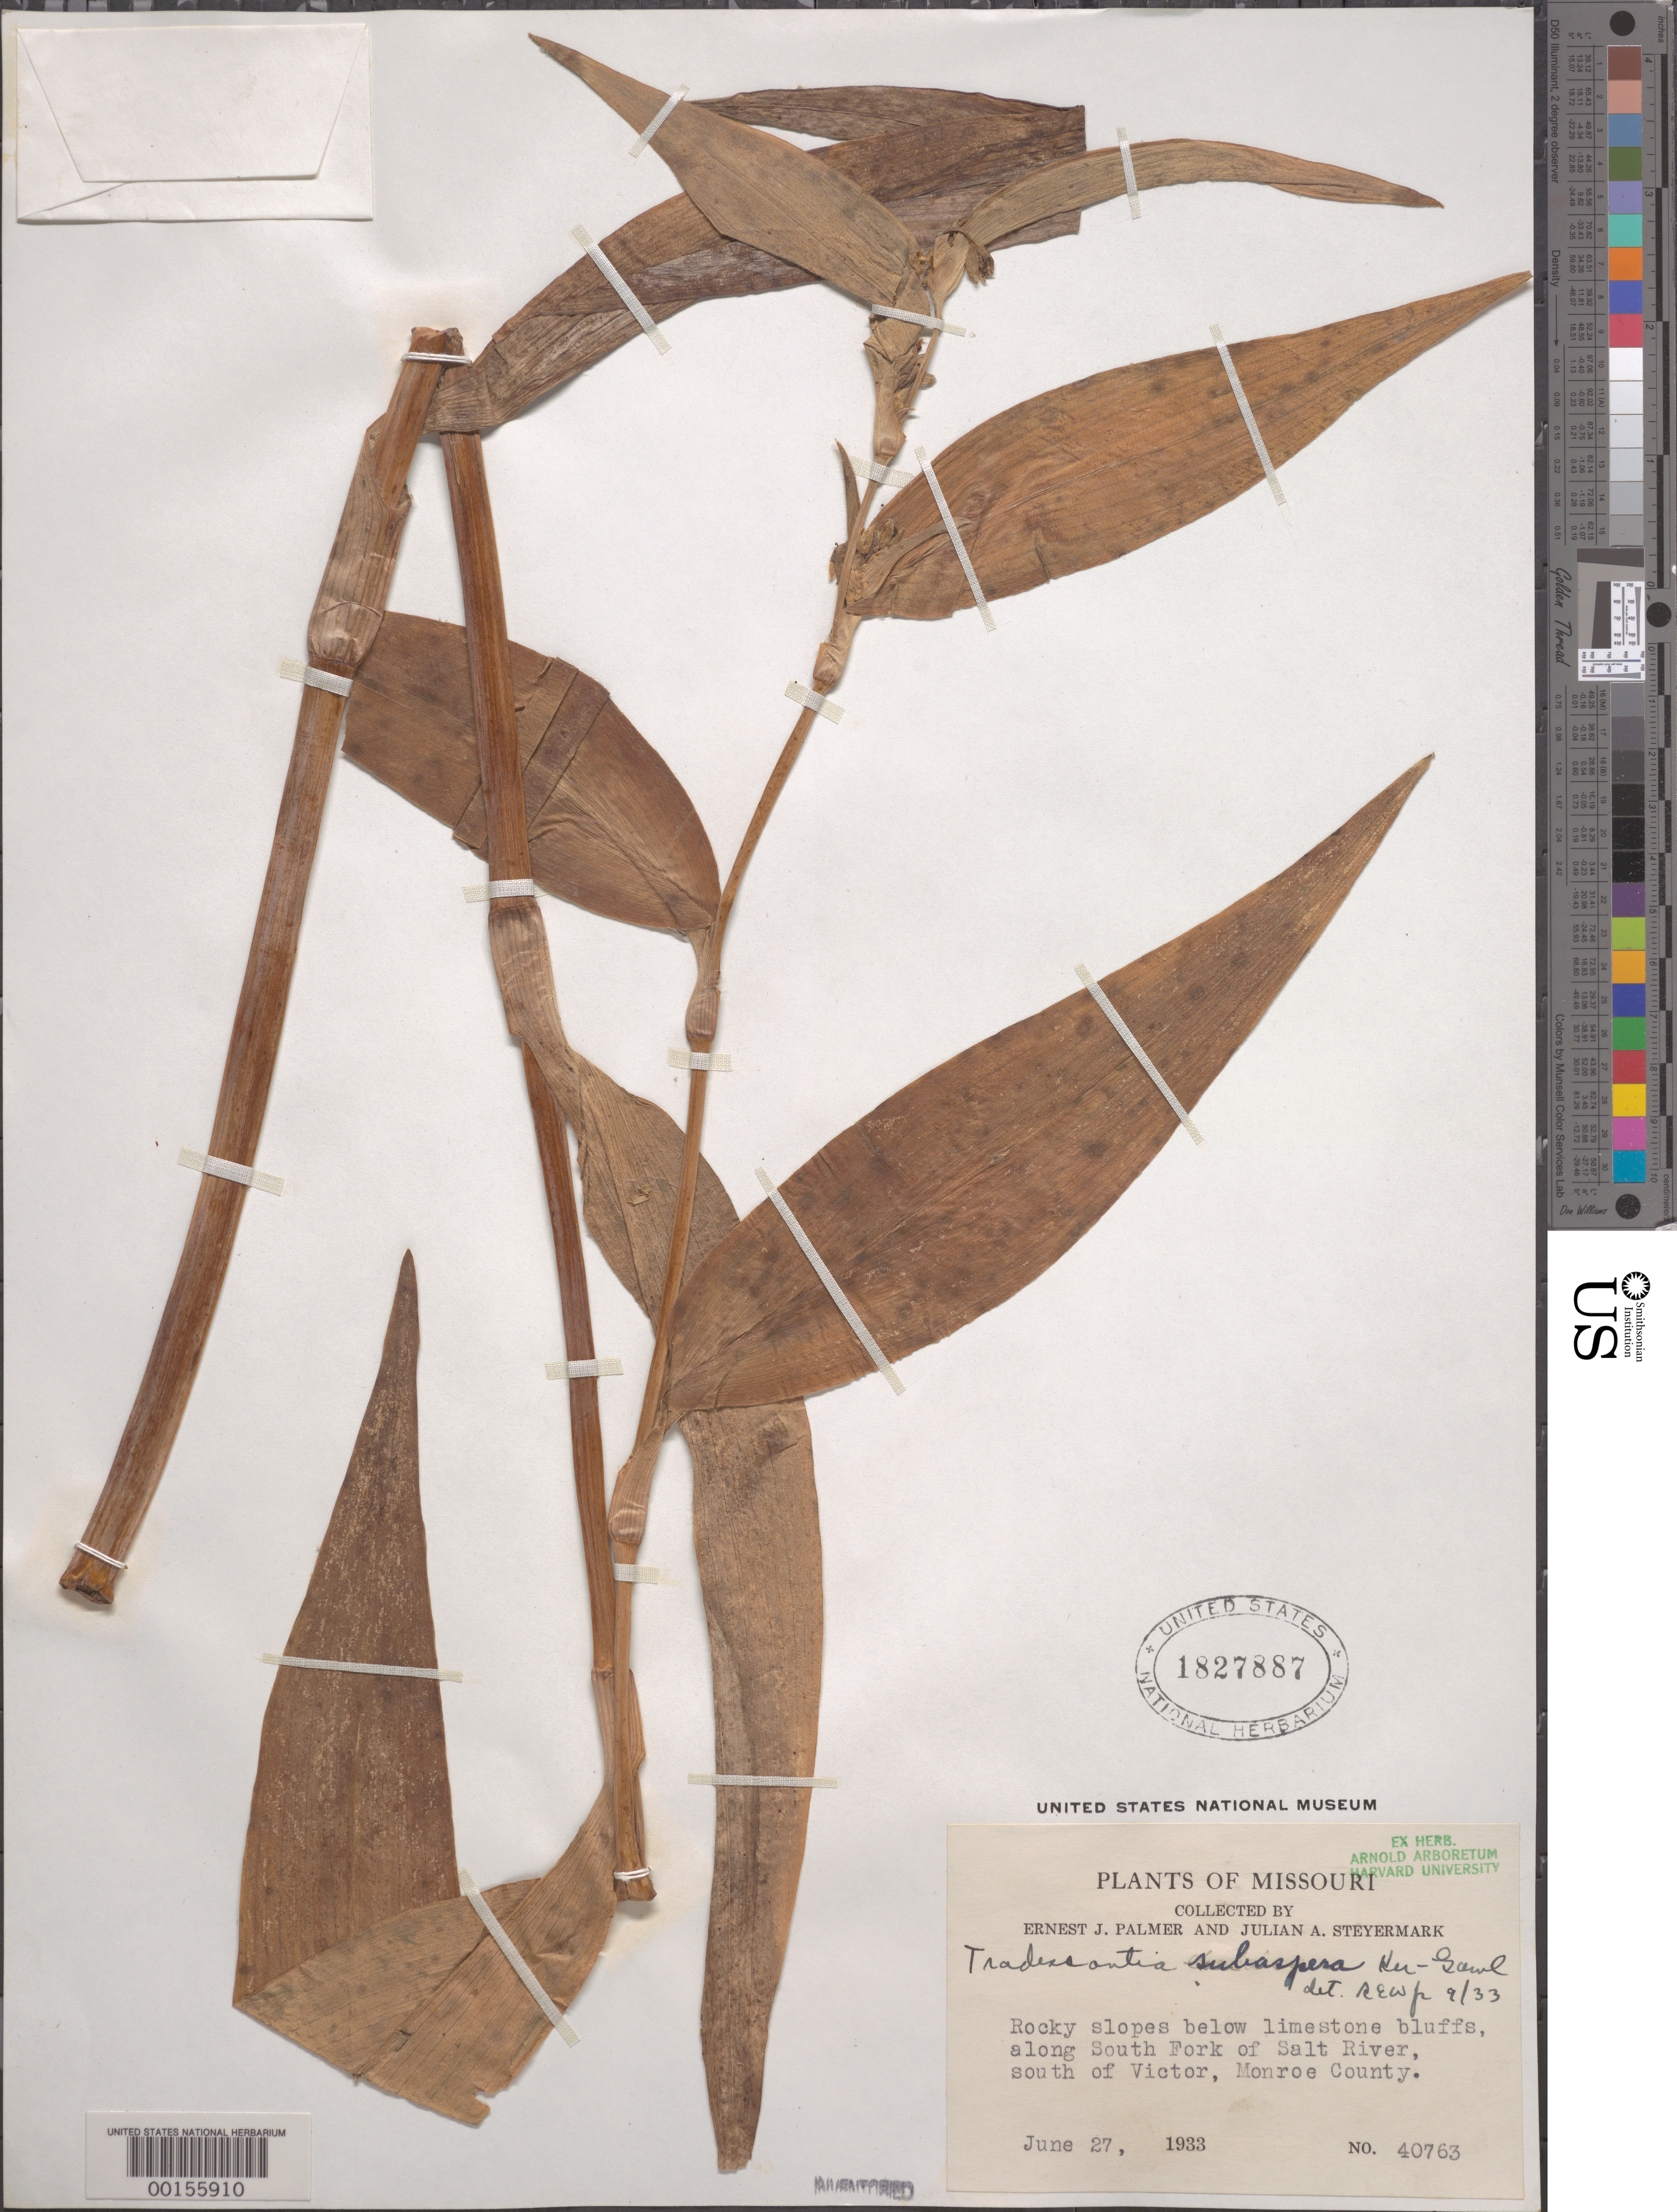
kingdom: Plantae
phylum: Tracheophyta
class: Liliopsida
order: Commelinales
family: Commelinaceae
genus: Tradescantia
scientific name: Tradescantia subaspera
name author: Ker Gawl.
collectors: E. J. Palmer & J. Steyermark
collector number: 40763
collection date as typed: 27 Jun 1933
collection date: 1933-06-27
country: United States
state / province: Missouri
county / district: Monroe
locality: Along south fork of salt river, s of victor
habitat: Rocky slopes below limestone bluffs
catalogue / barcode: US 1827887